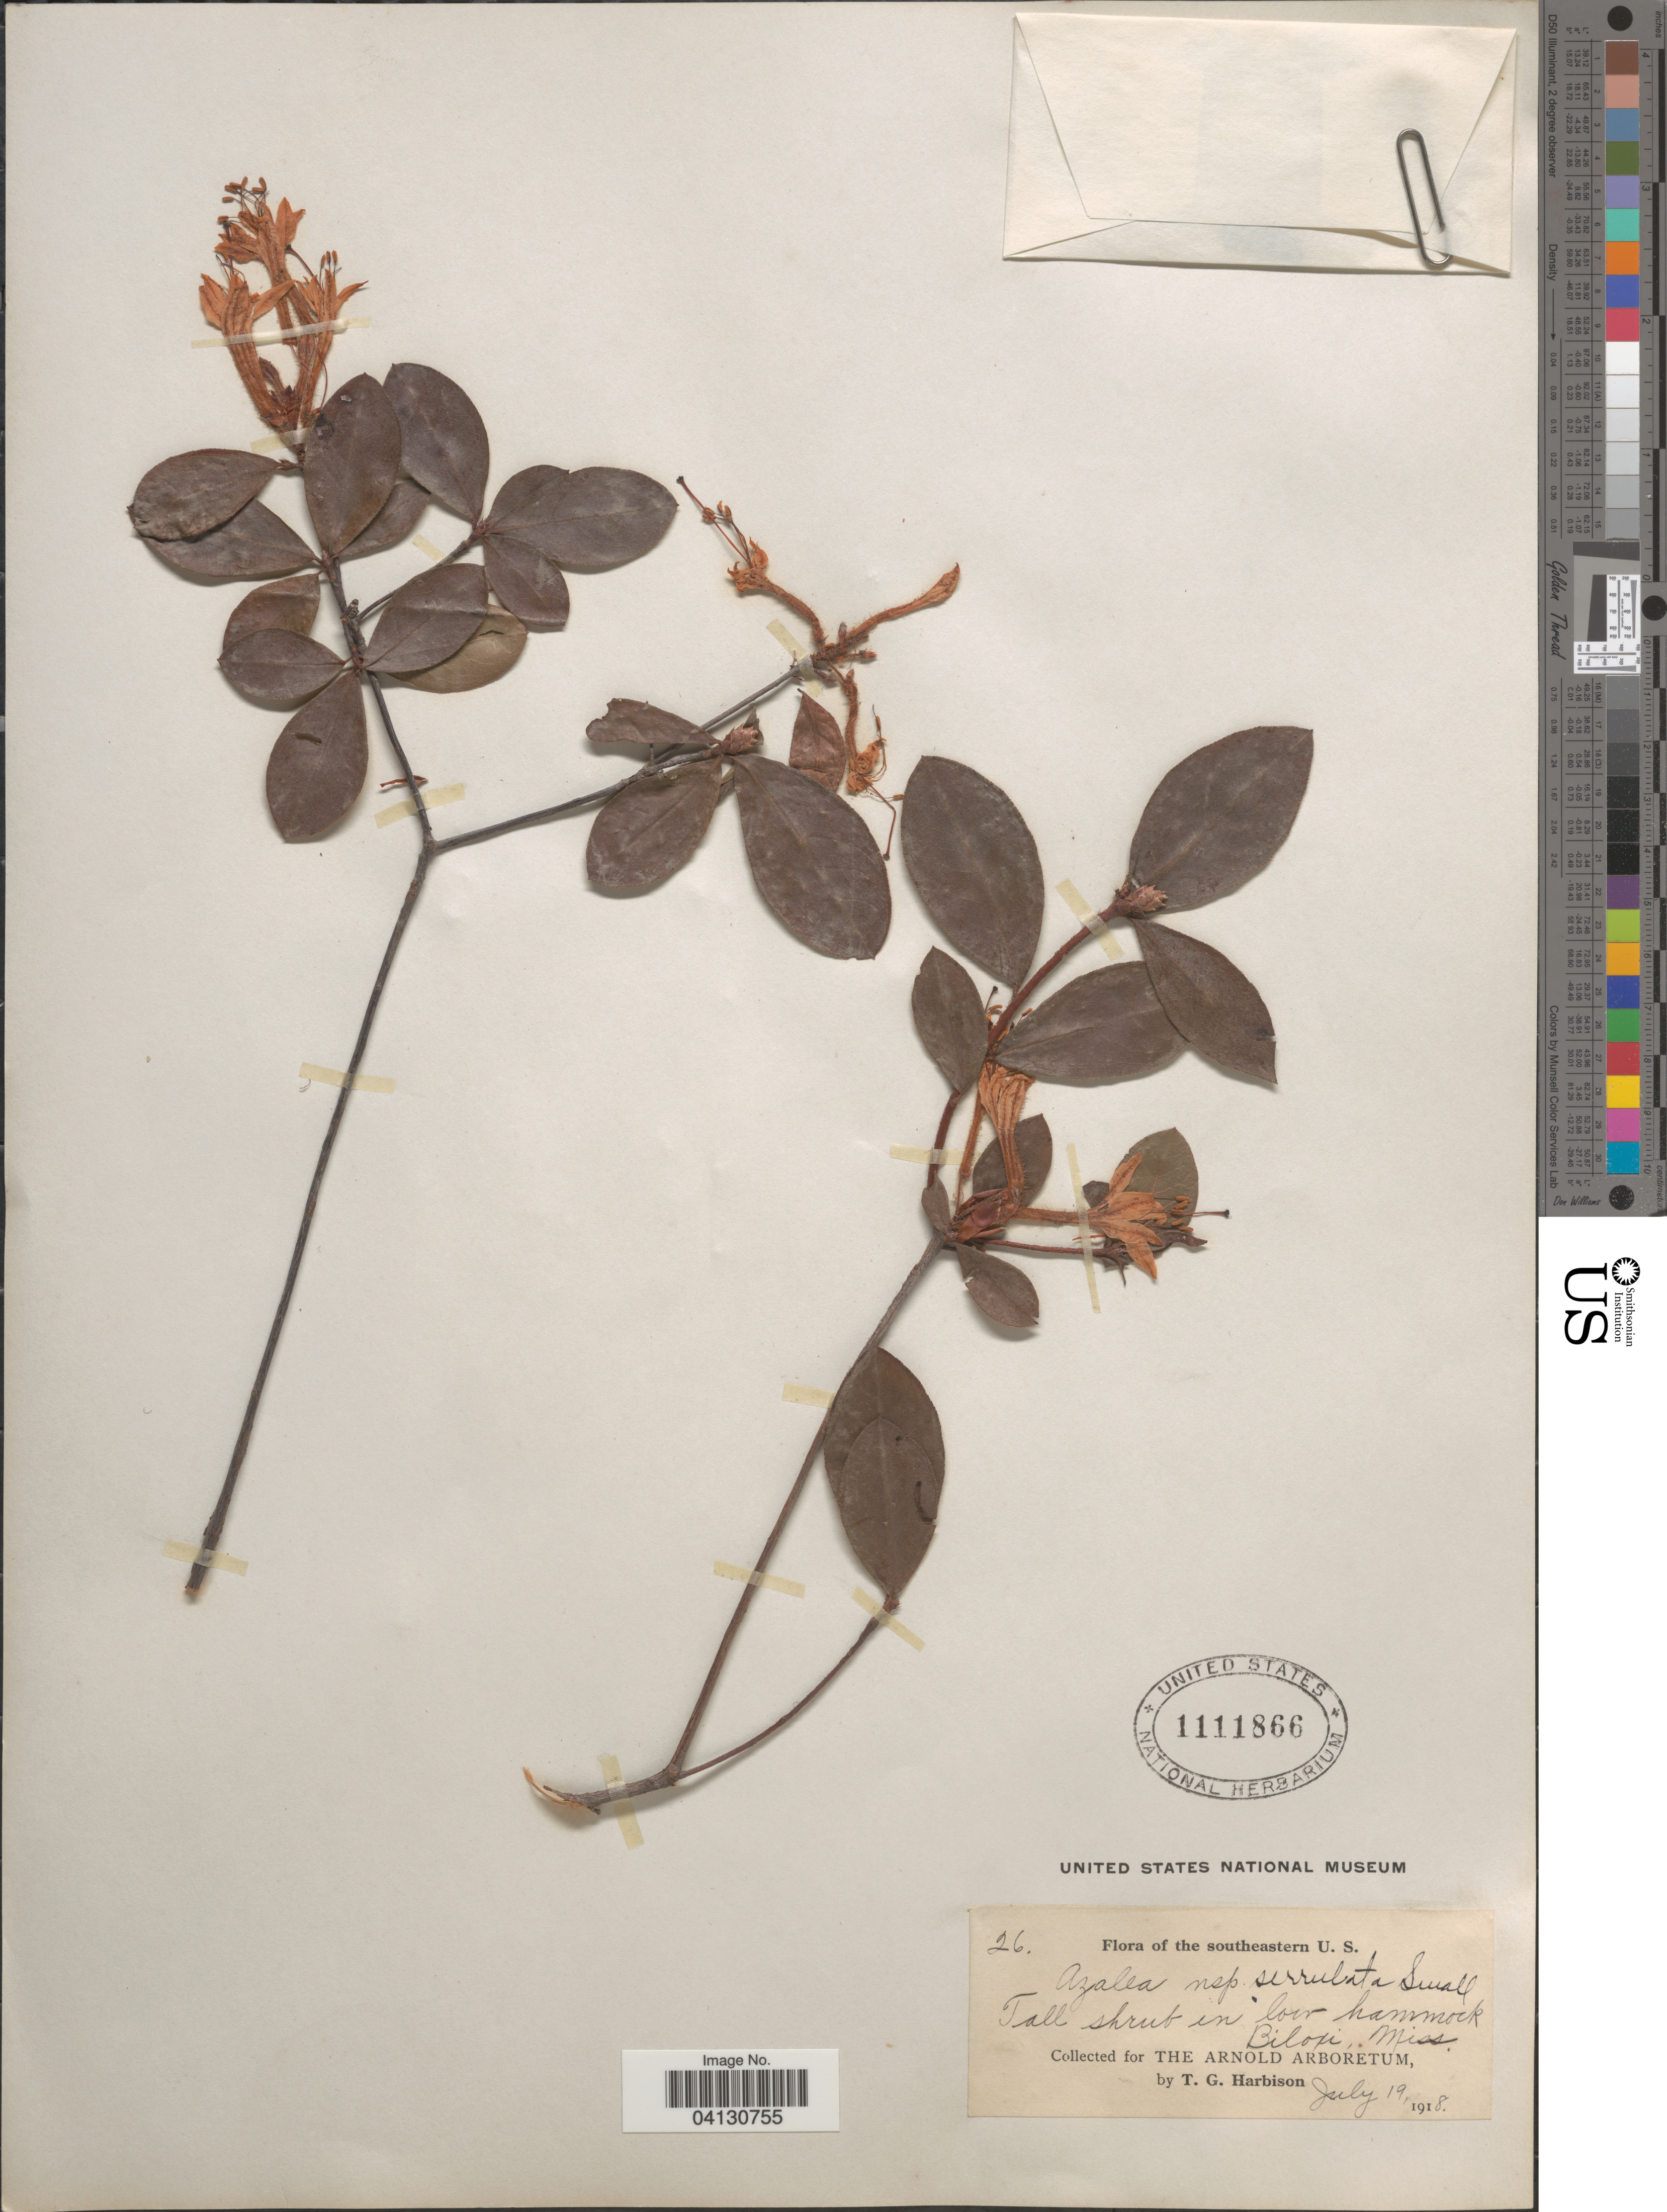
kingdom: Plantae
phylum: Tracheophyta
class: Magnoliopsida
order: Ericales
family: Ericaceae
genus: Azalea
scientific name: Azalea serrulata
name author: Small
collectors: T. Harbison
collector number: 26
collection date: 1918-07-19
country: United States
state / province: Mississippi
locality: Southeastern U. S. Biloxi.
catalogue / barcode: US 1111866